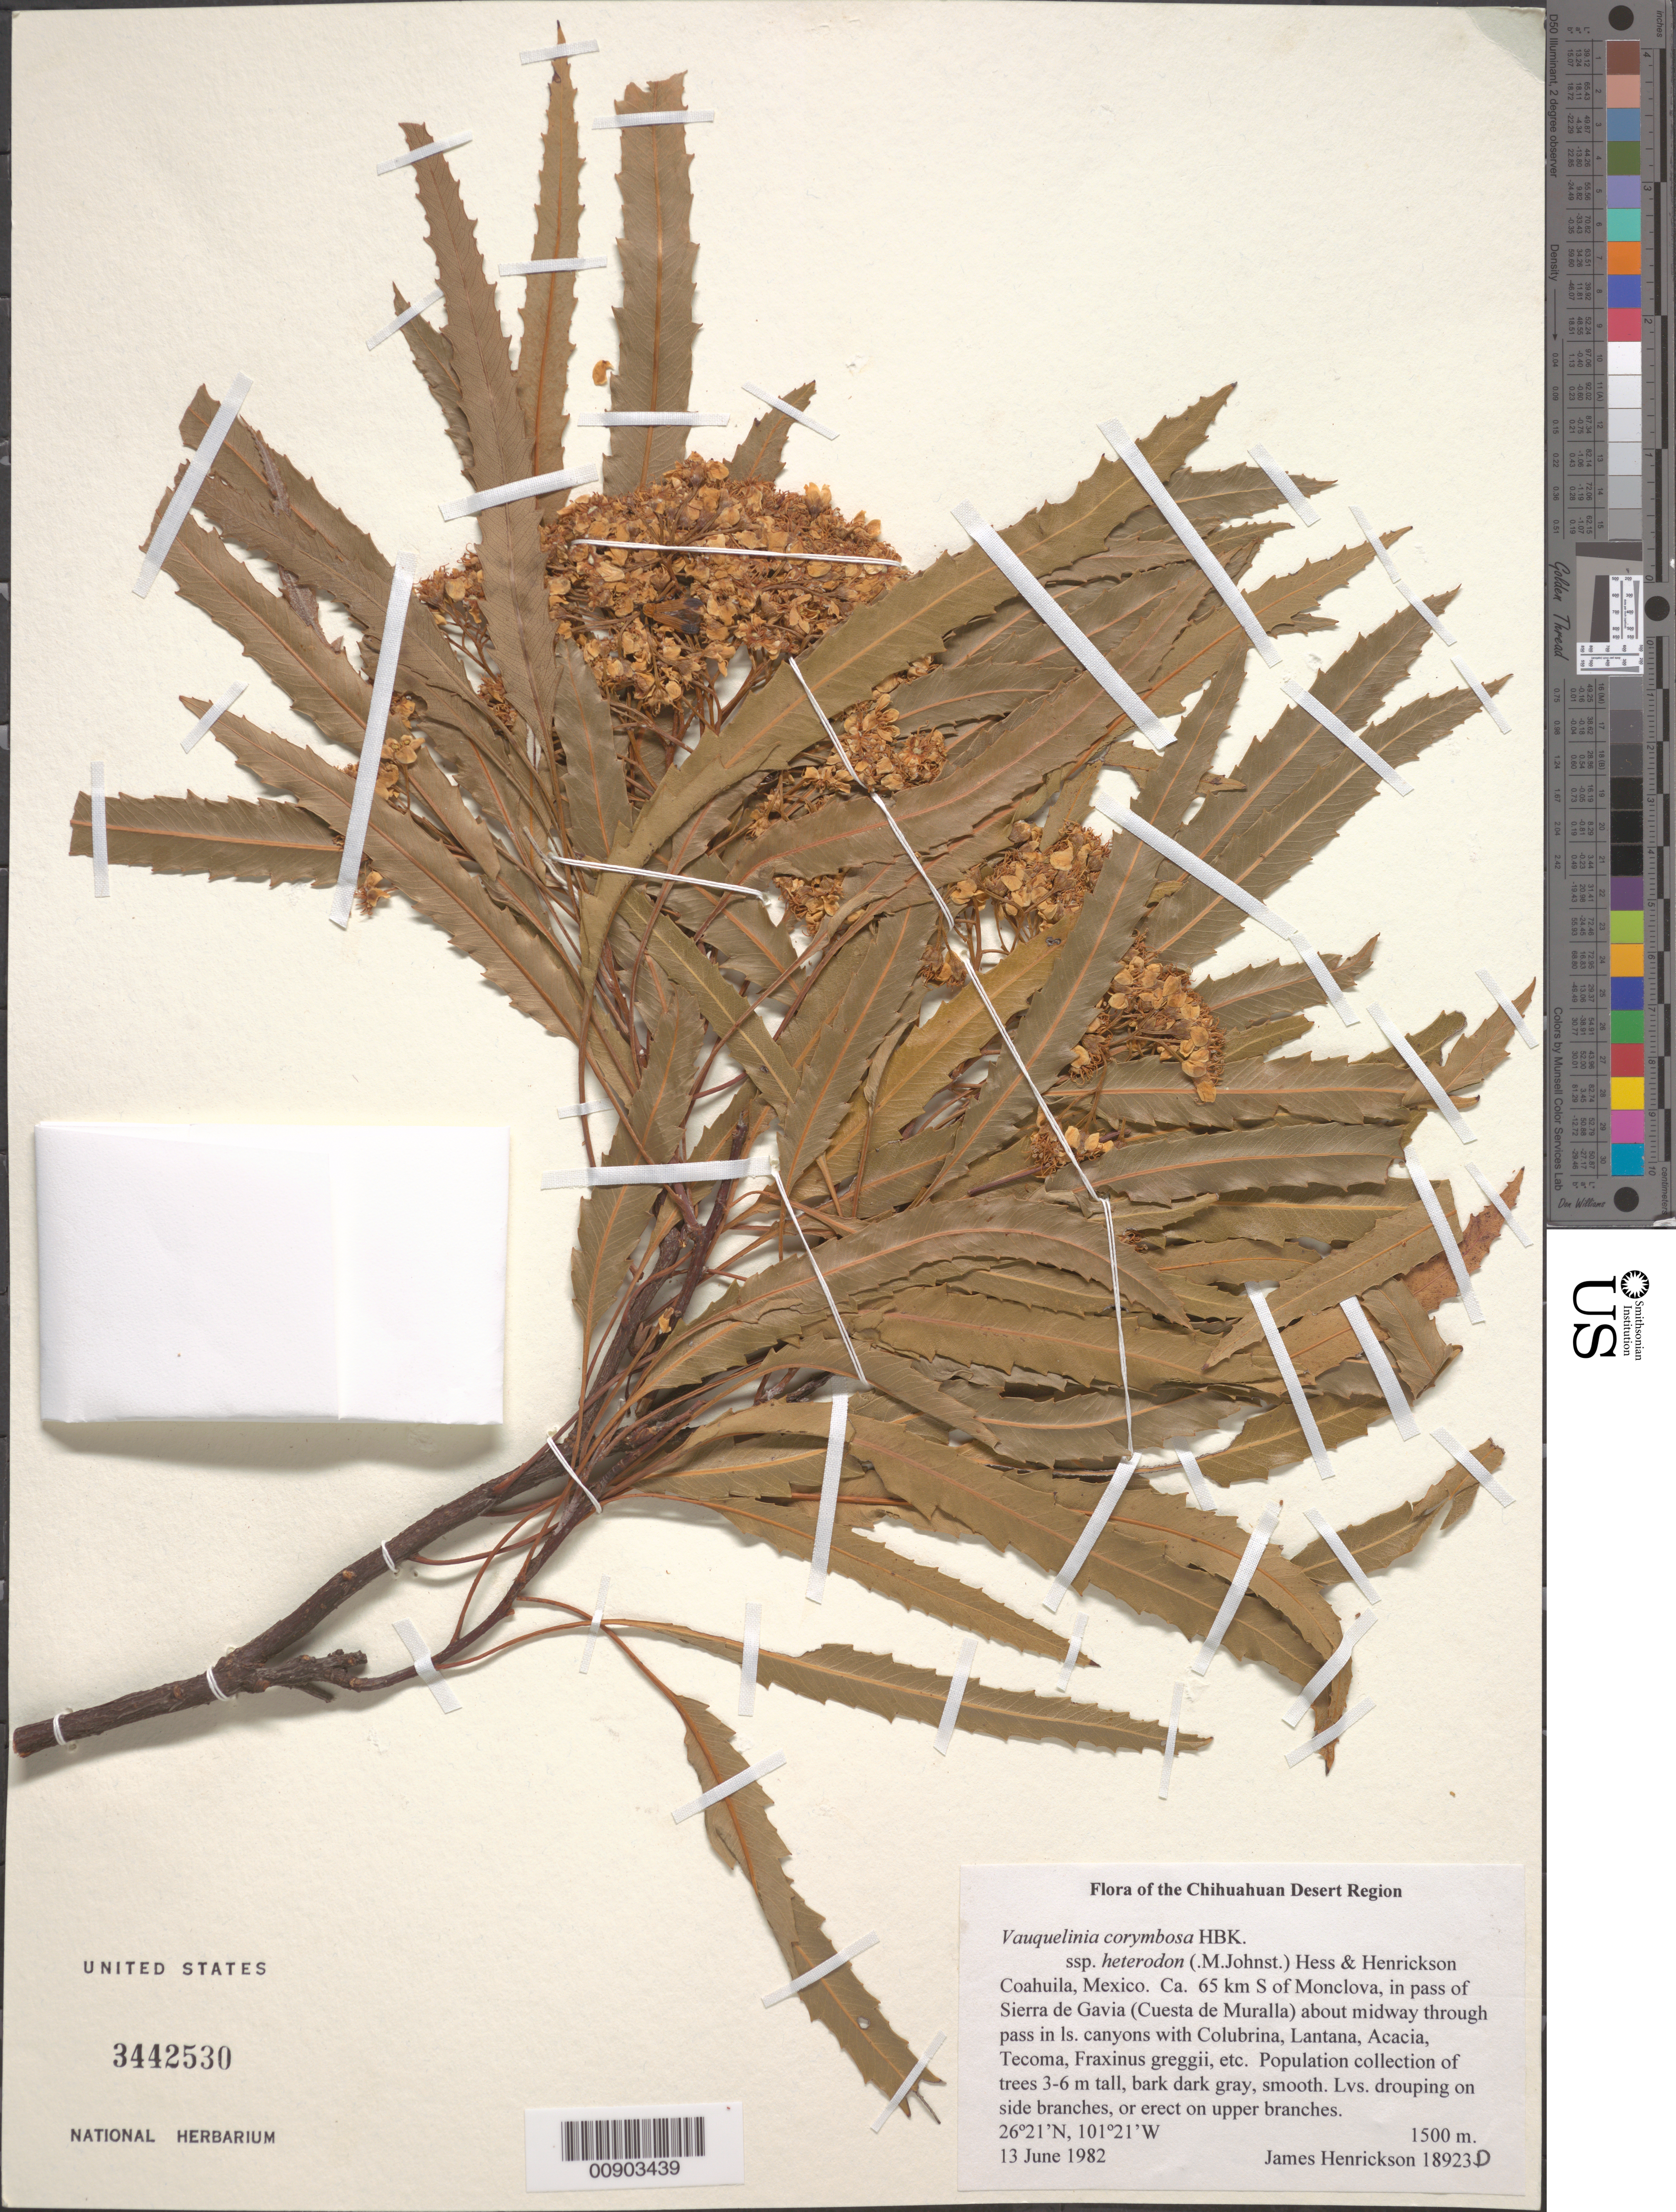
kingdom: Plantae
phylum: Tracheophyta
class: Magnoliopsida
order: Rosales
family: Rosaceae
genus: Vauquelinia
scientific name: Vauquelinia corymbosa subsp. heterodon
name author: (I.M. Johnst.) W.J. Hess & Henrickson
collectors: J. Henrickson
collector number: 18923 D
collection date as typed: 13 Jun 1982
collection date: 1982-06-13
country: Mexico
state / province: Coahuila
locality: Ca. 65 km. S of Monclova, in pass of Sierra de Gavia (Cuesta de Muralla) about midway through pass in Is. canyons.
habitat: In Is. canyons with Colubrina, Lantana, Acacia, Tecoma, Fraxinus greggii, etc.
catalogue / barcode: US 3442530